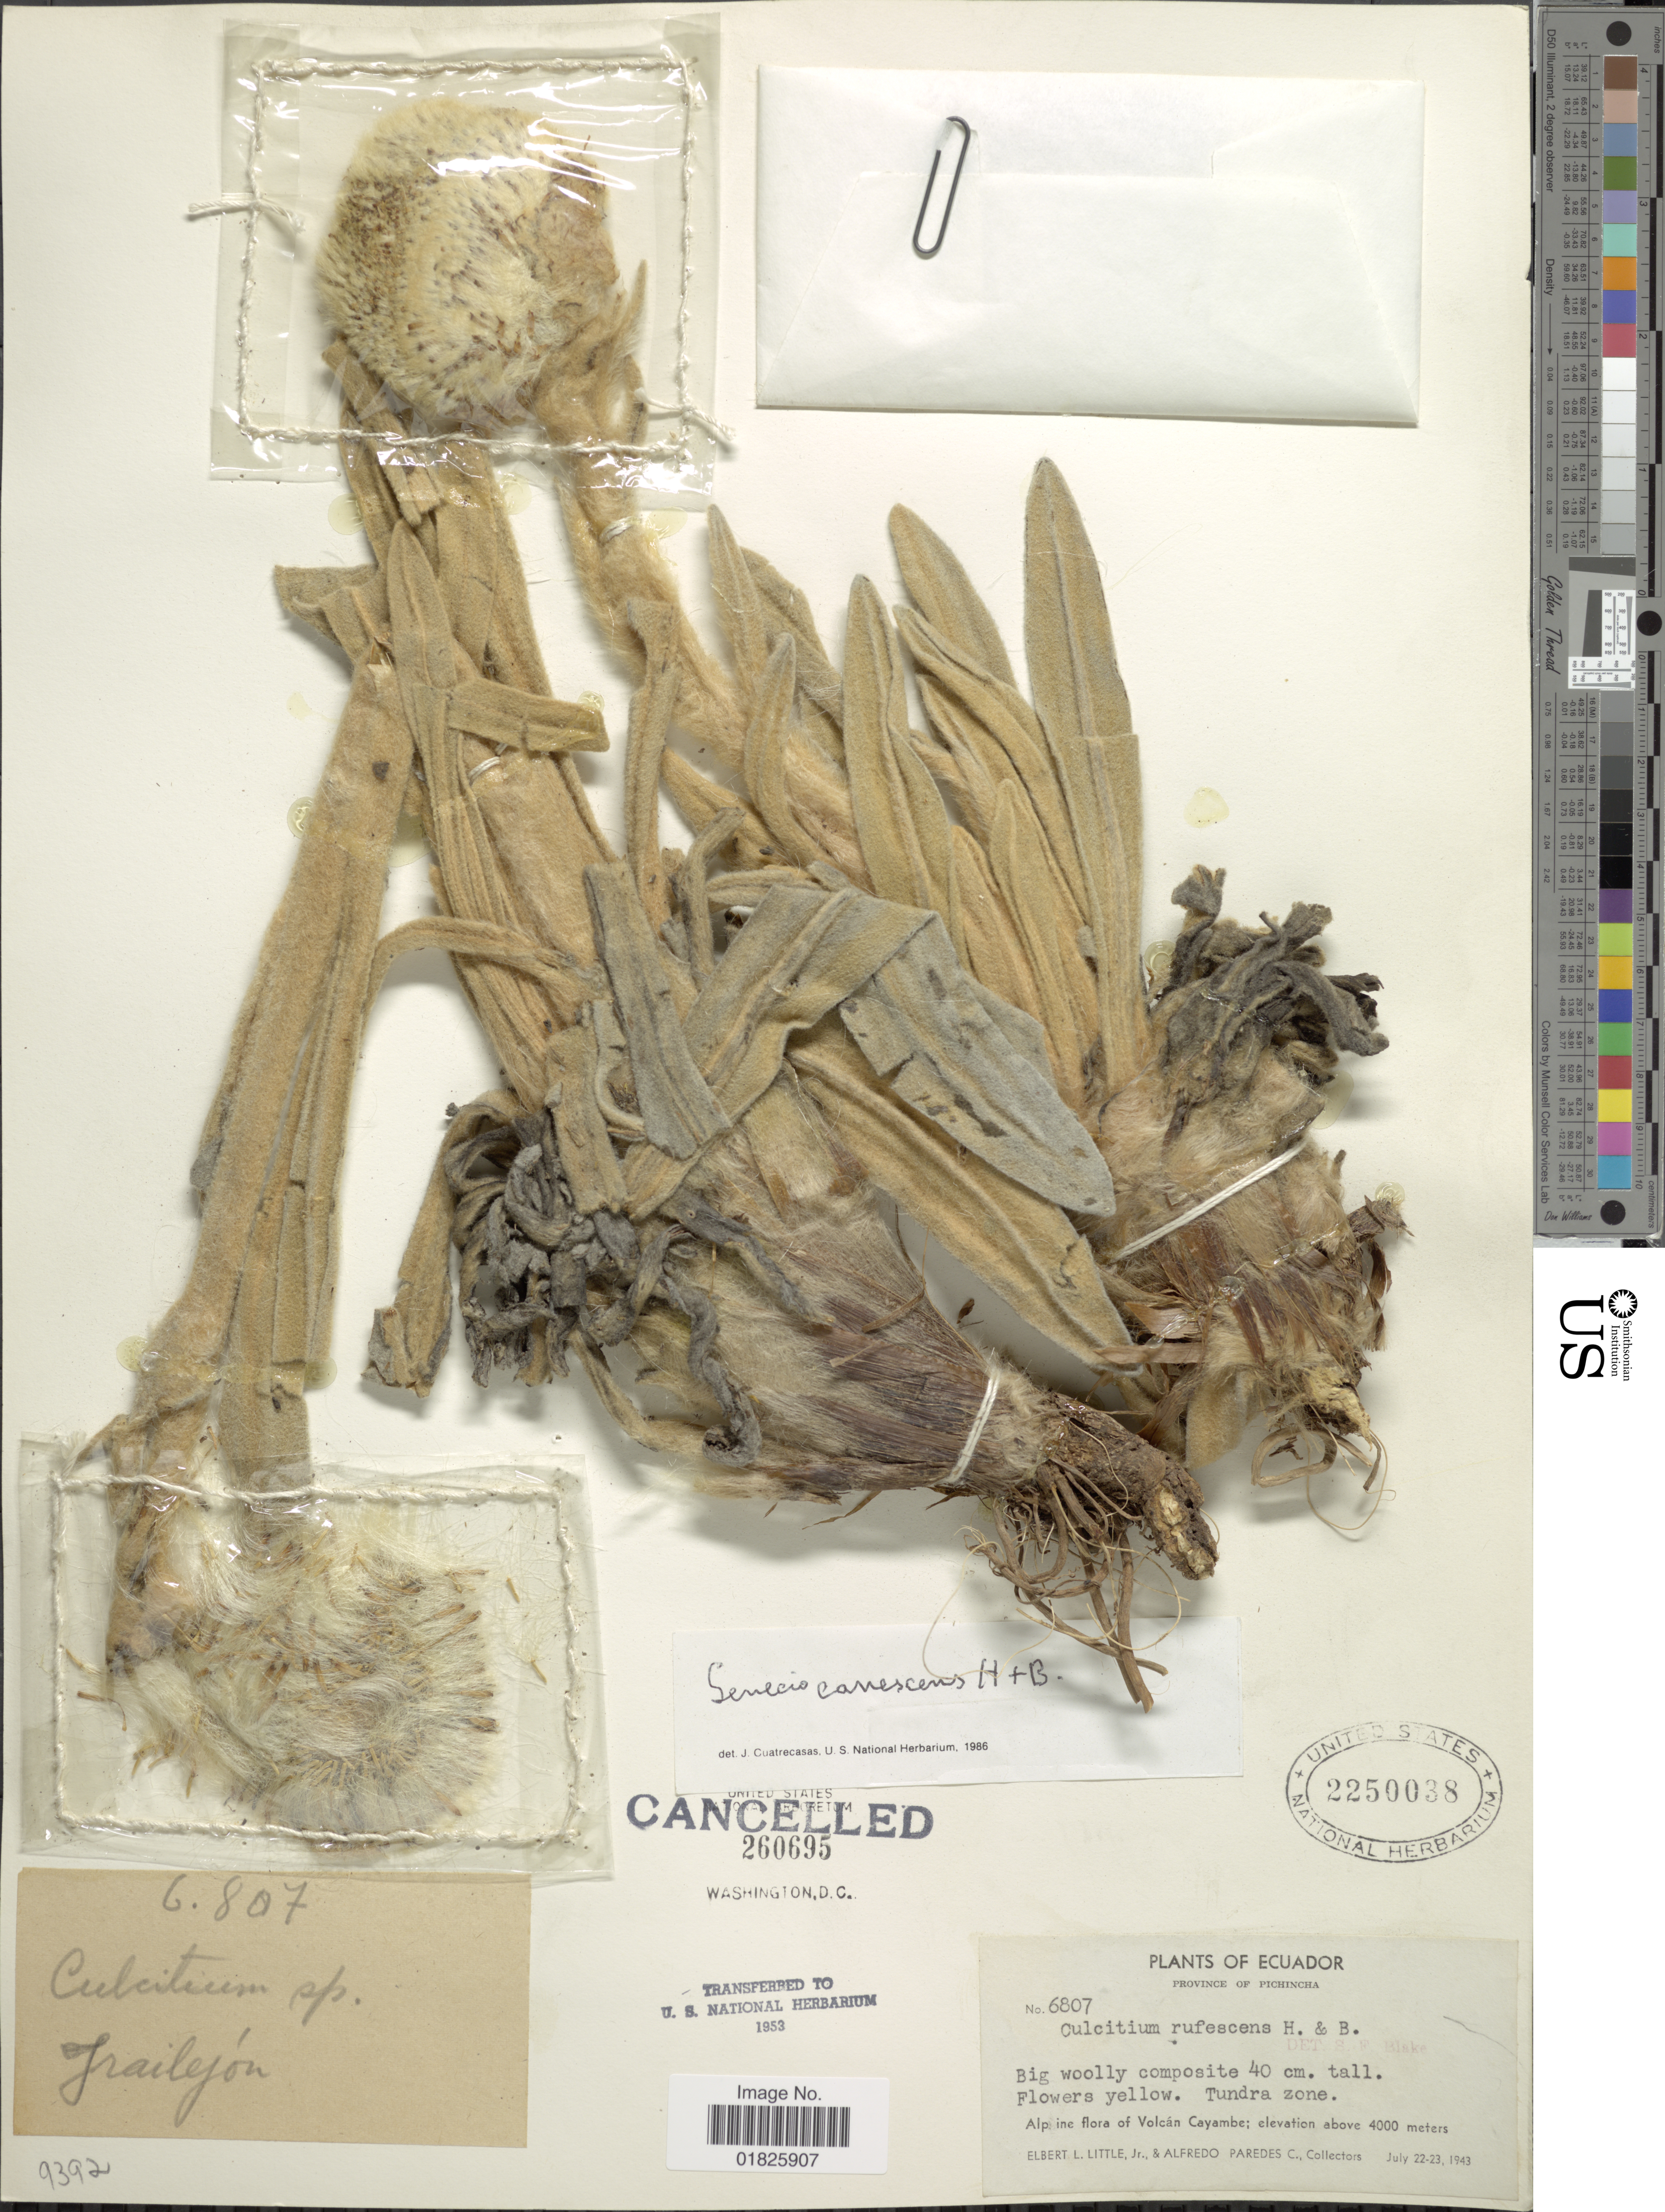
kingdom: Plantae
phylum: Tracheophyta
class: Magnoliopsida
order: Asterales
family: Asteraceae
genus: Senecio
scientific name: Senecio canescens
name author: (Bonpl.) Cuatrec.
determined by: Salomon, Luciana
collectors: E. L. Little & A. Paredes C.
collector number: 6807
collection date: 1943-07-22/1943-07-23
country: Ecuador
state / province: Pichincha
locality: Volcan Cayambe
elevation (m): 4000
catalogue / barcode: US 2250038